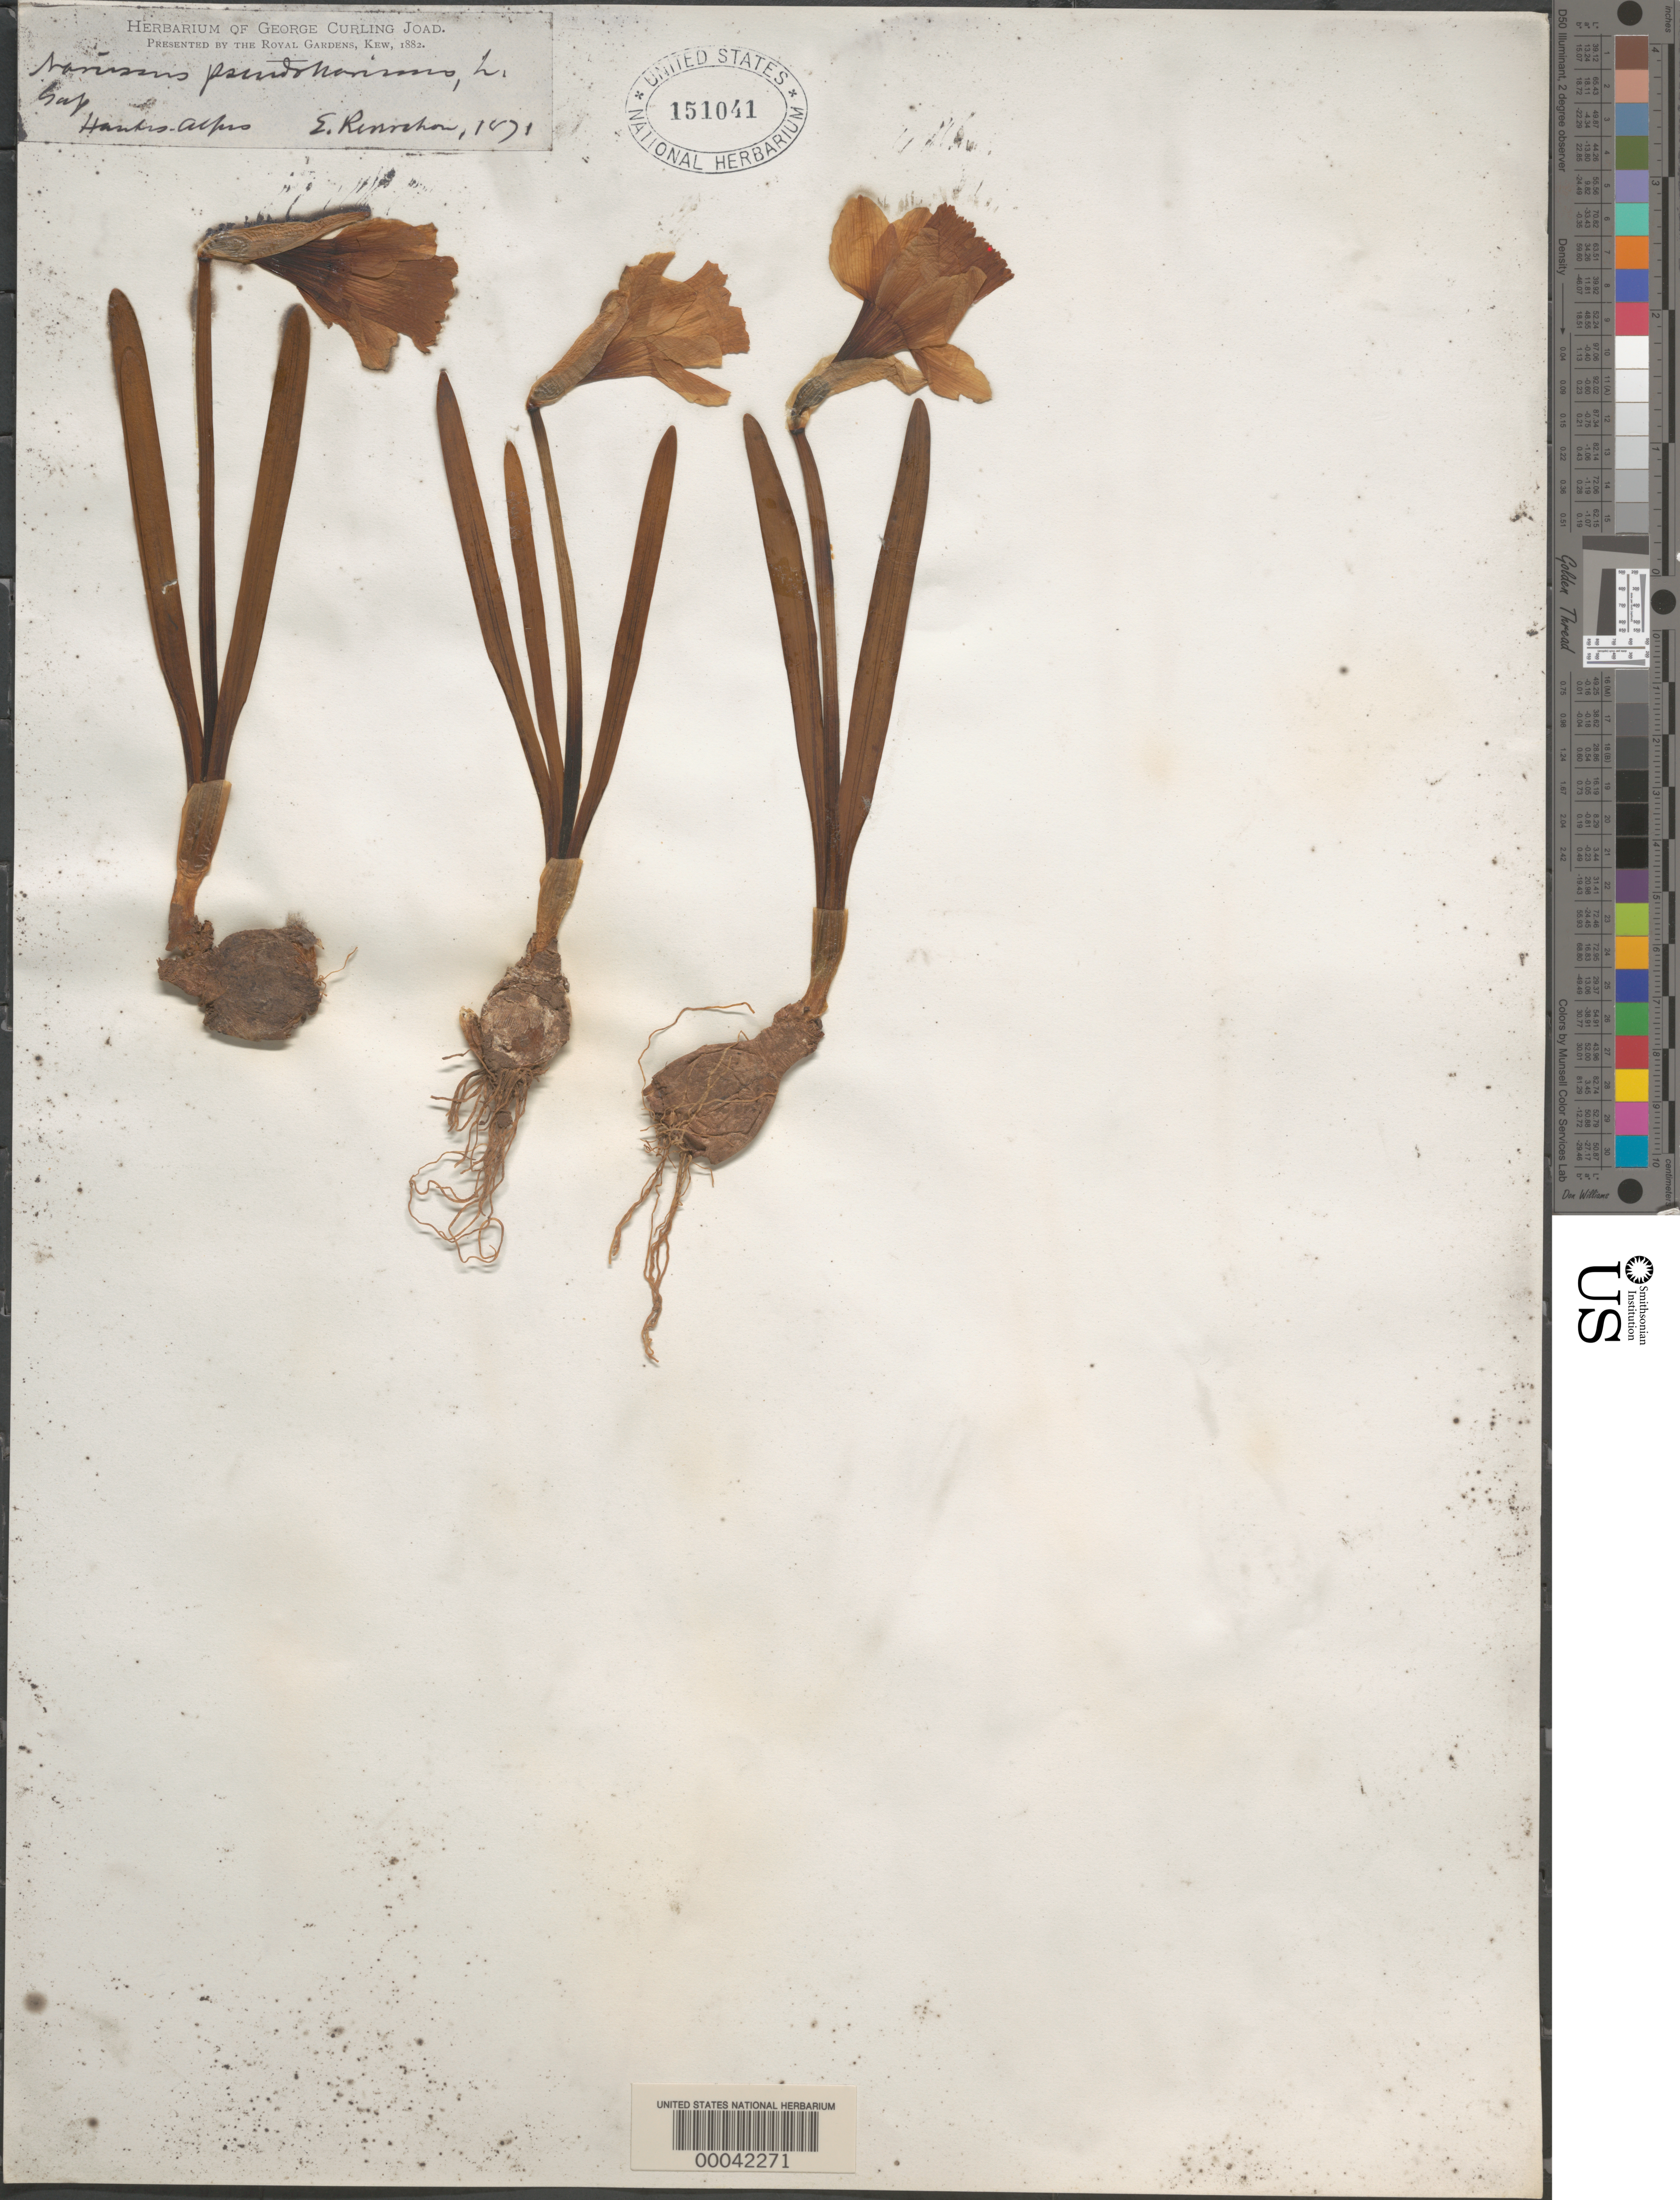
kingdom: Plantae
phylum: Tracheophyta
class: Liliopsida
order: Asparagales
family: Amaryllidaceae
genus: Narcissus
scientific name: Narcissus pseudonarcissus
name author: L.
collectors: E. Reverchon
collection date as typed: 1871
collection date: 1871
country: France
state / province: Provence-Alpes-Côte d'Azur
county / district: Hautes-Alpes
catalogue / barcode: US 151041